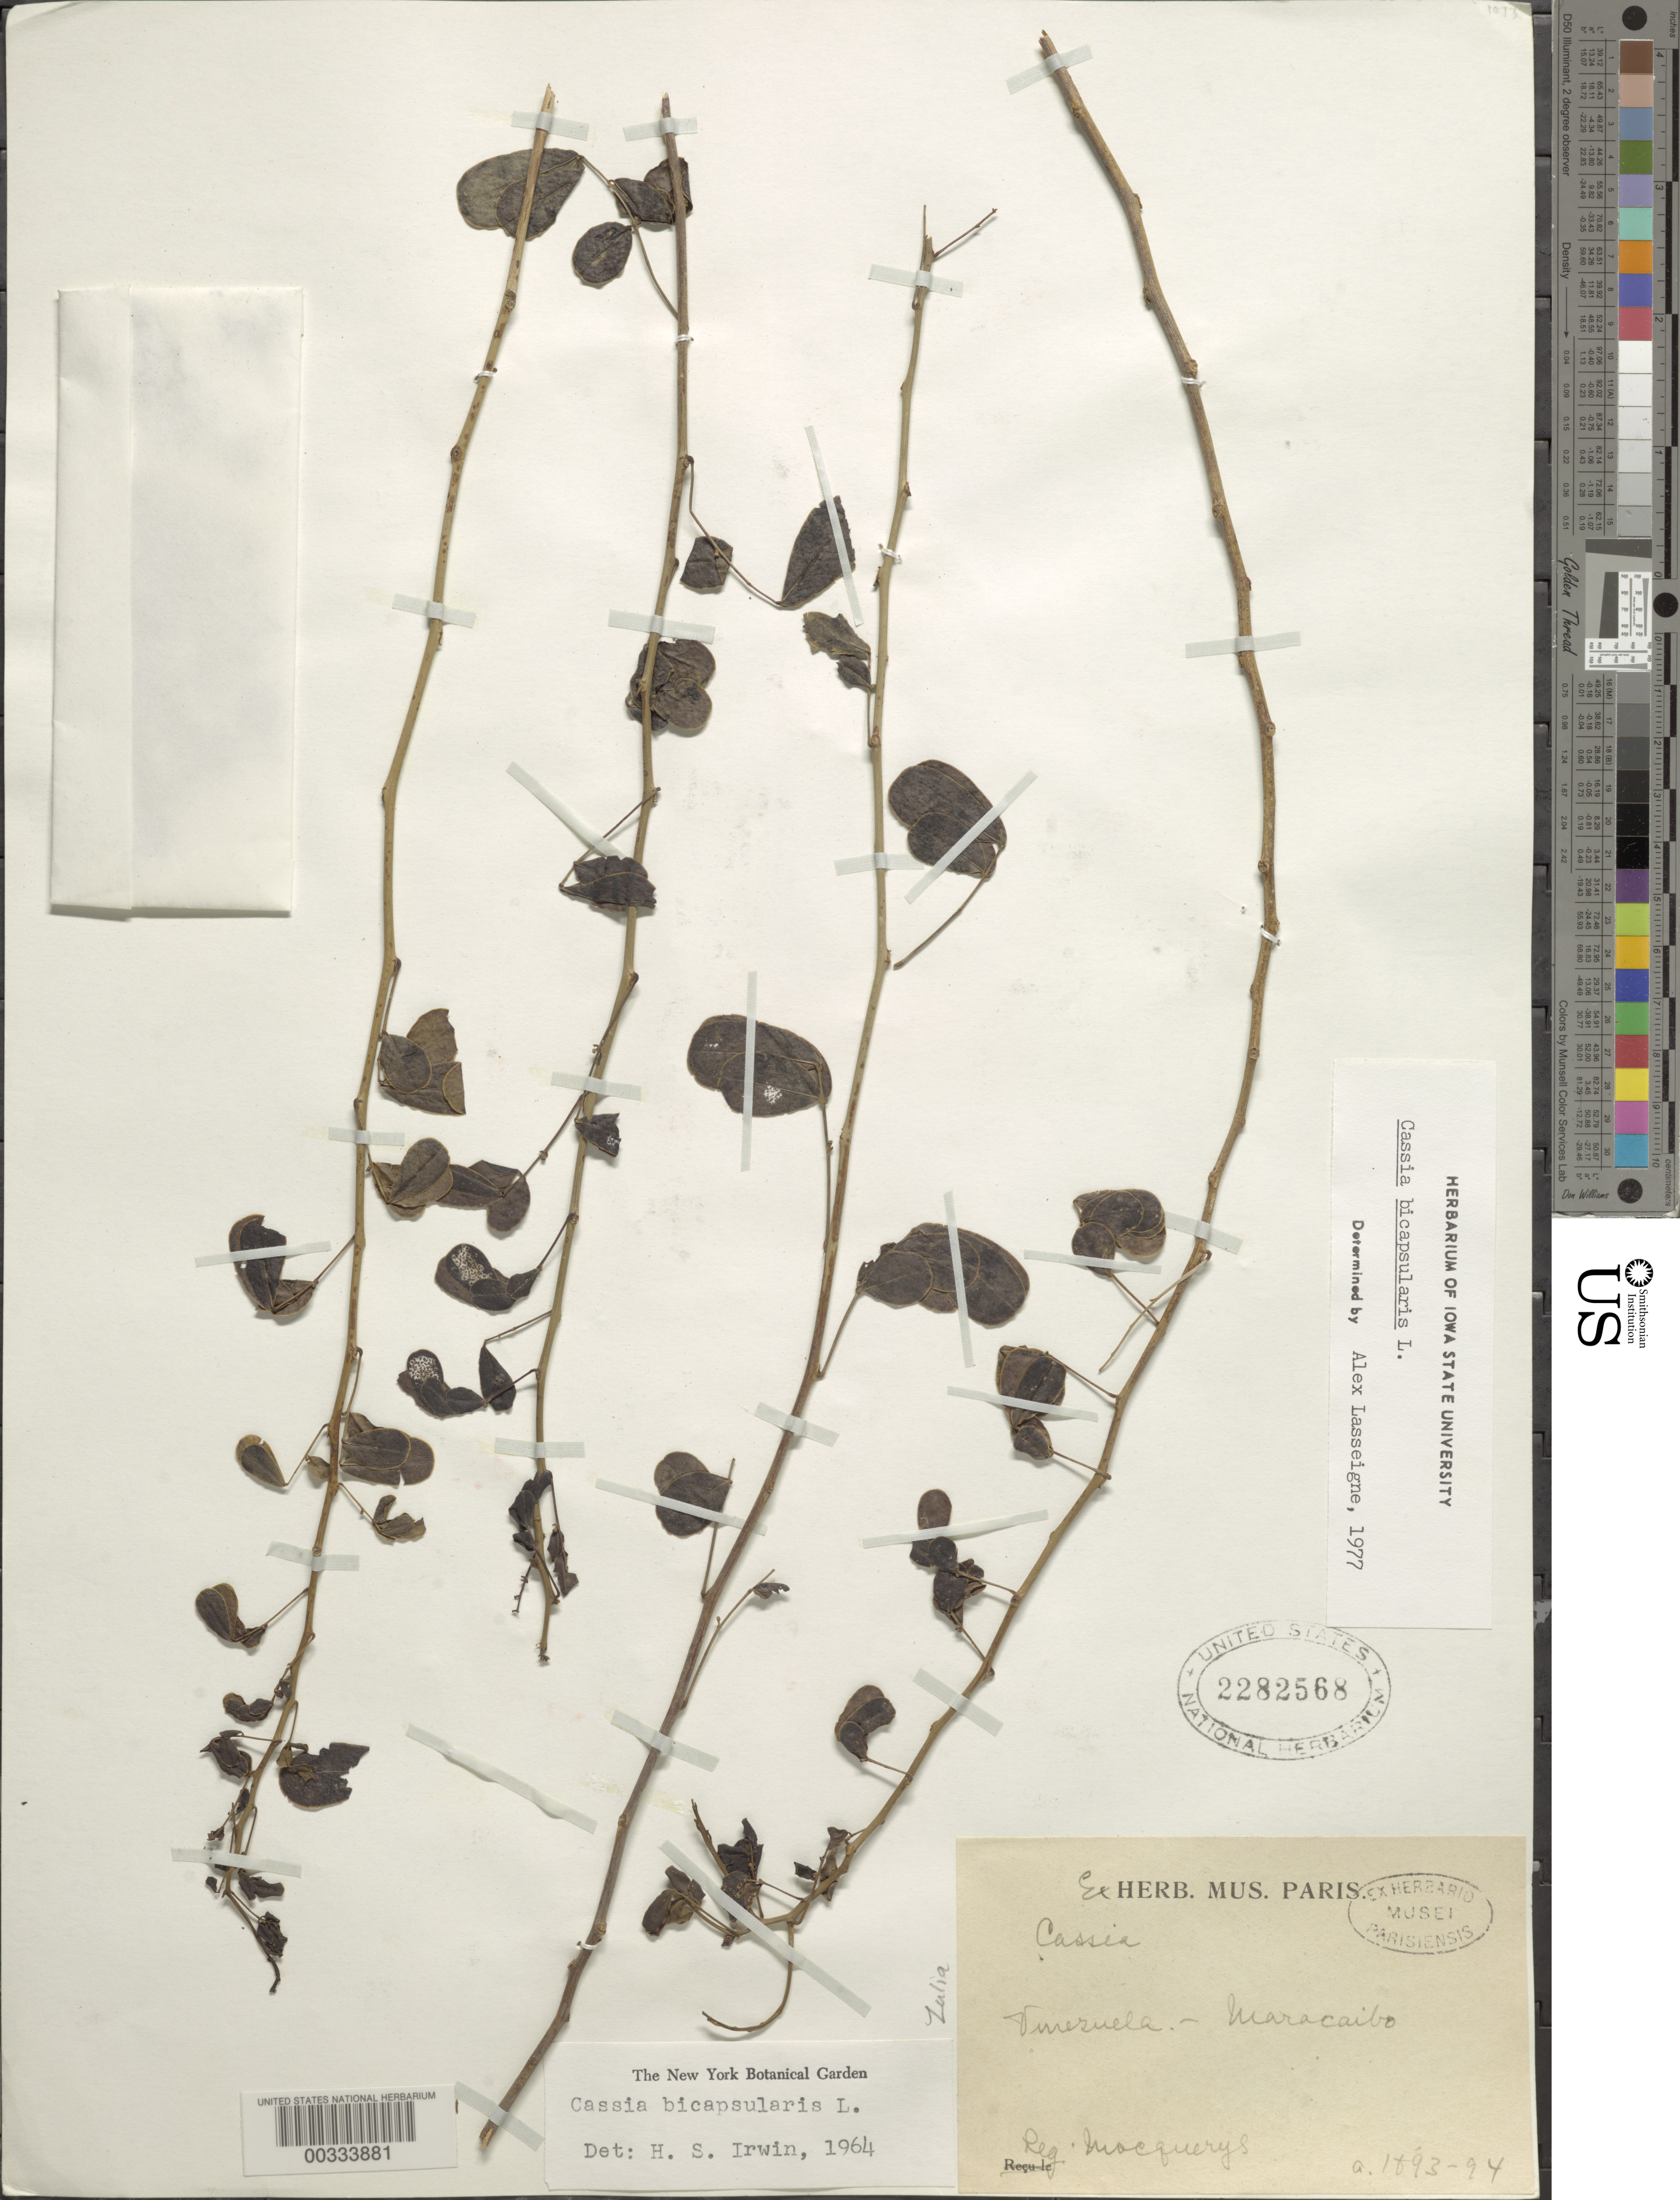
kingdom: Plantae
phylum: Tracheophyta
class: Magnoliopsida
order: Fabales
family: Fabaceae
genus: Senna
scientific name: Senna bicapsularis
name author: (L.) Roxb.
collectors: A. Mocquerys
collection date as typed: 1893 to -- -- 1894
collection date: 1893/1894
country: Venezuela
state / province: Zulia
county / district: Maracaibo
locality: Maracaibo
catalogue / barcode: US 2282568